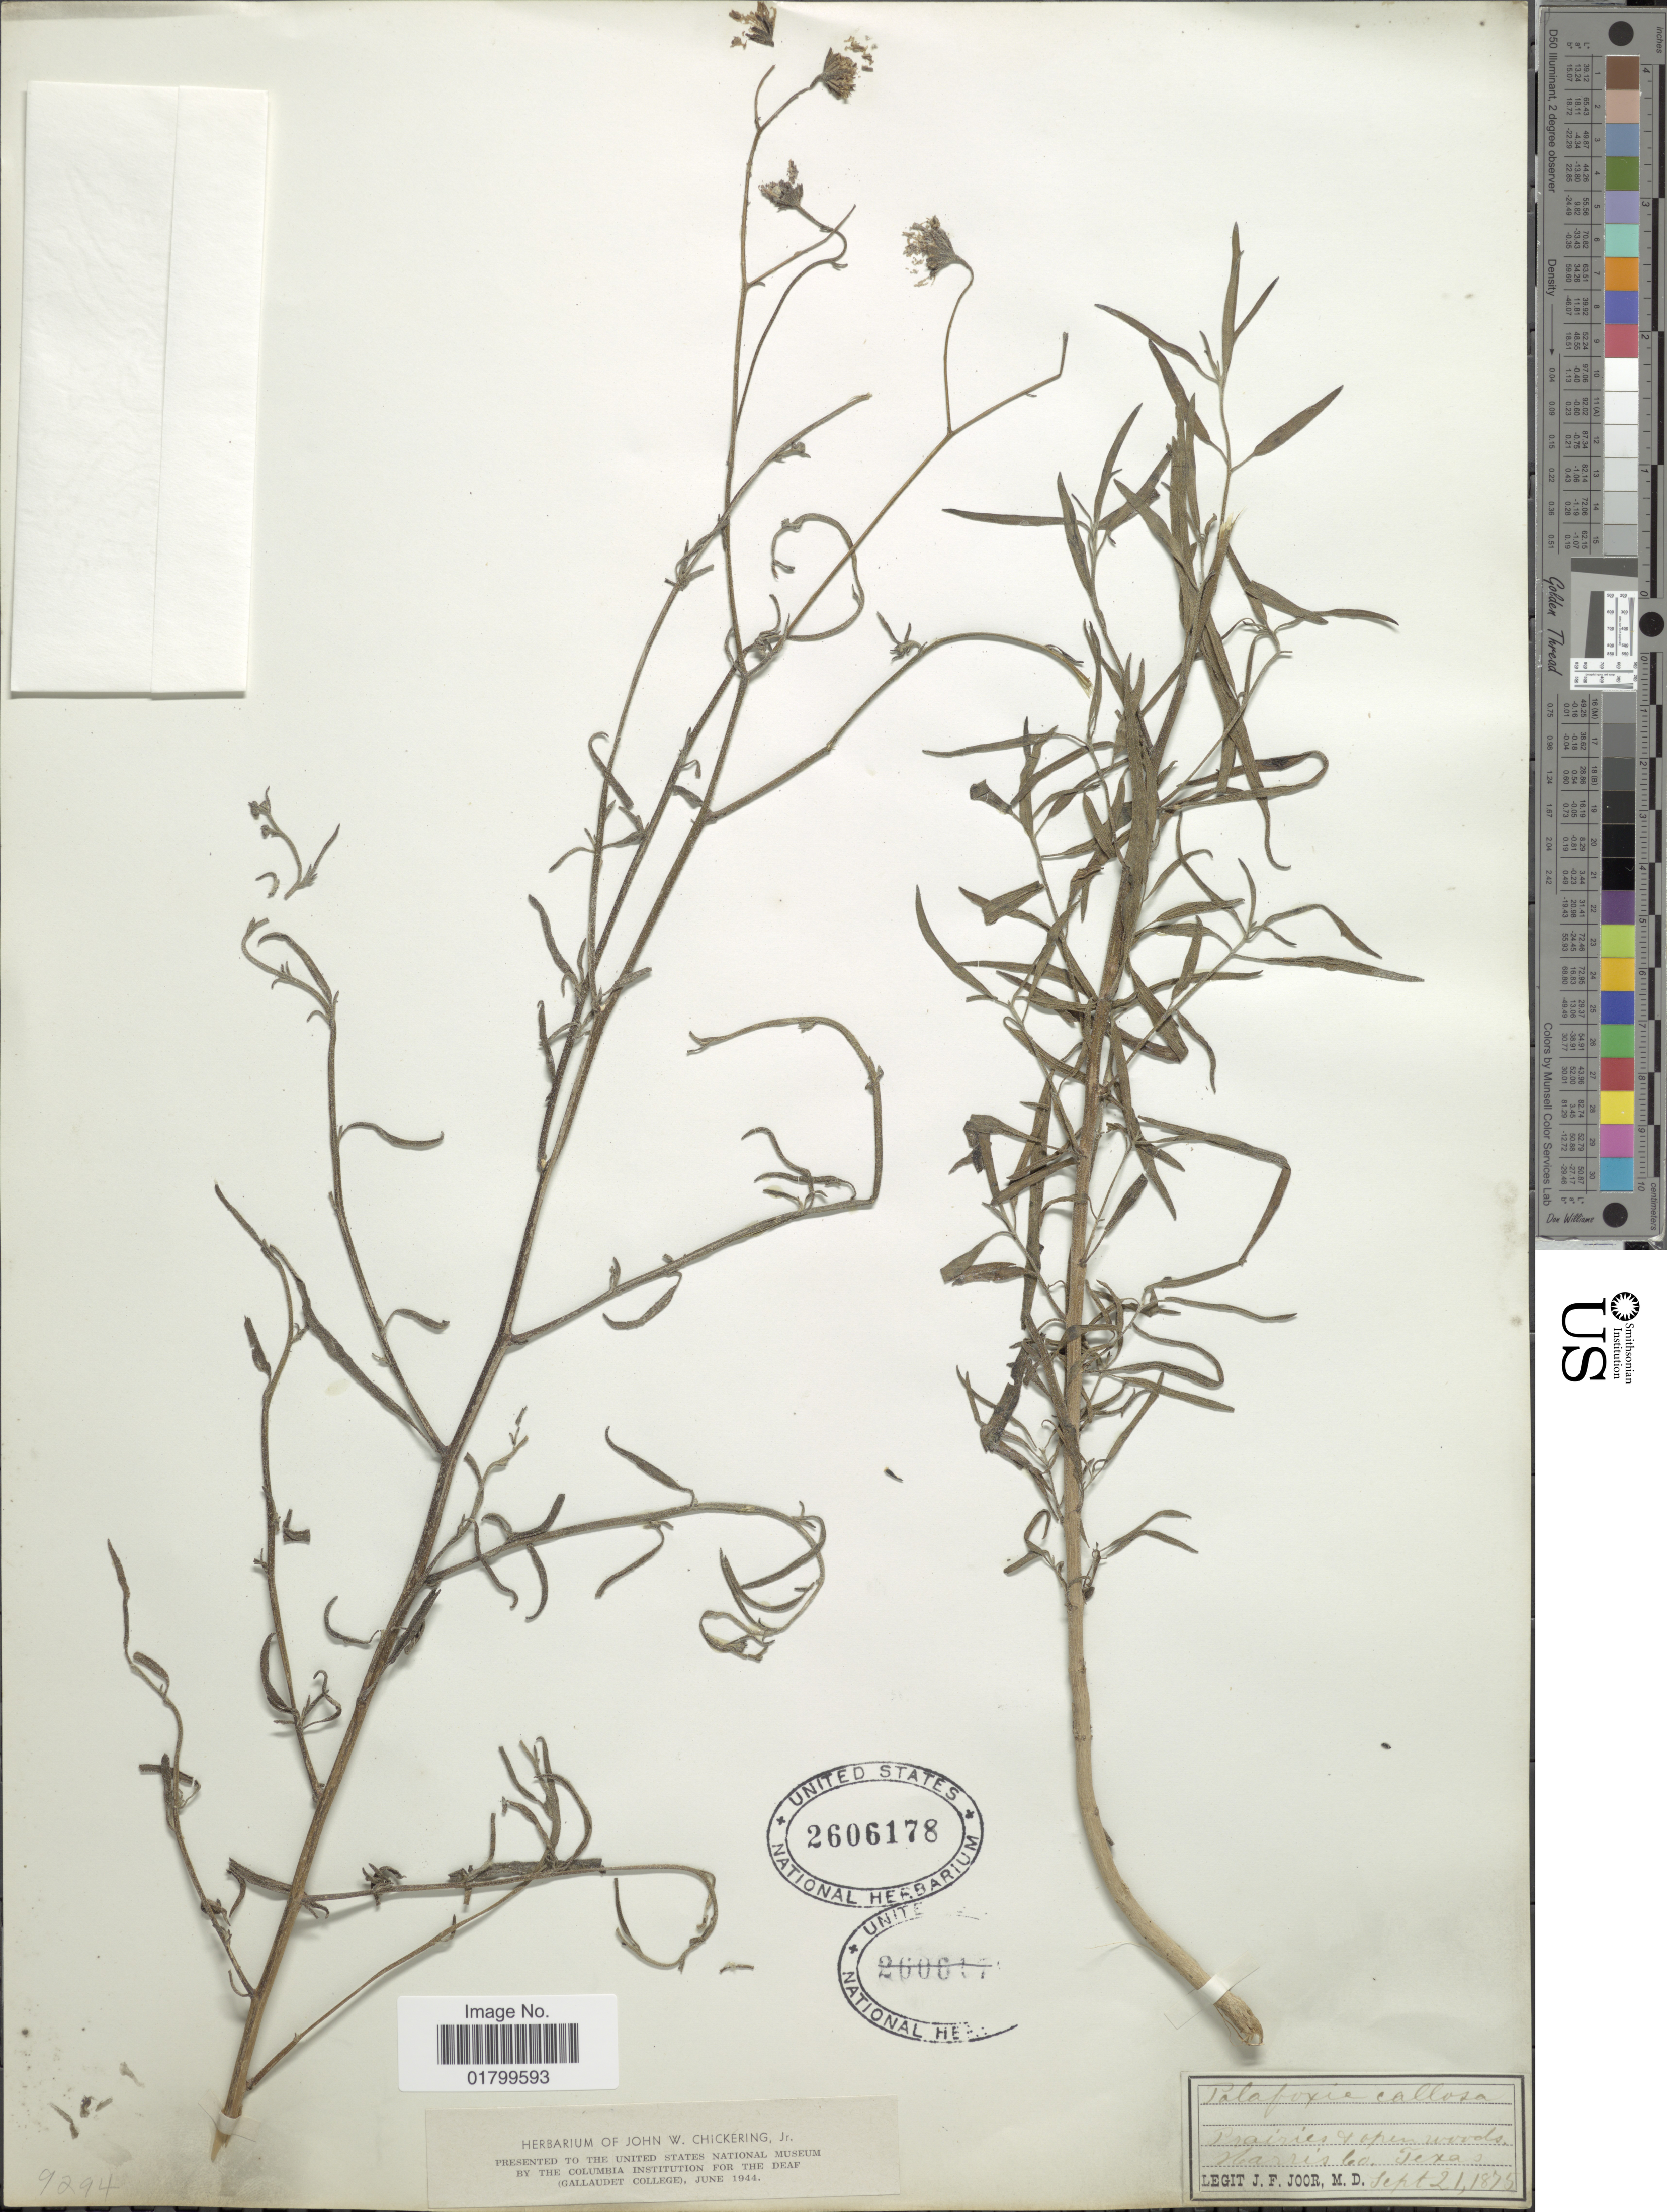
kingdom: Plantae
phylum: Tracheophyta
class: Magnoliopsida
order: Asterales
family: Asteraceae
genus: Palafoxia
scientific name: Palafoxia callosa var. callosa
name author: (Nutt.) Torr. & A. Gray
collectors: J. F. Joor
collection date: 1875-09-21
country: United States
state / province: Texas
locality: Harris Co., Texas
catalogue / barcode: US 2606178